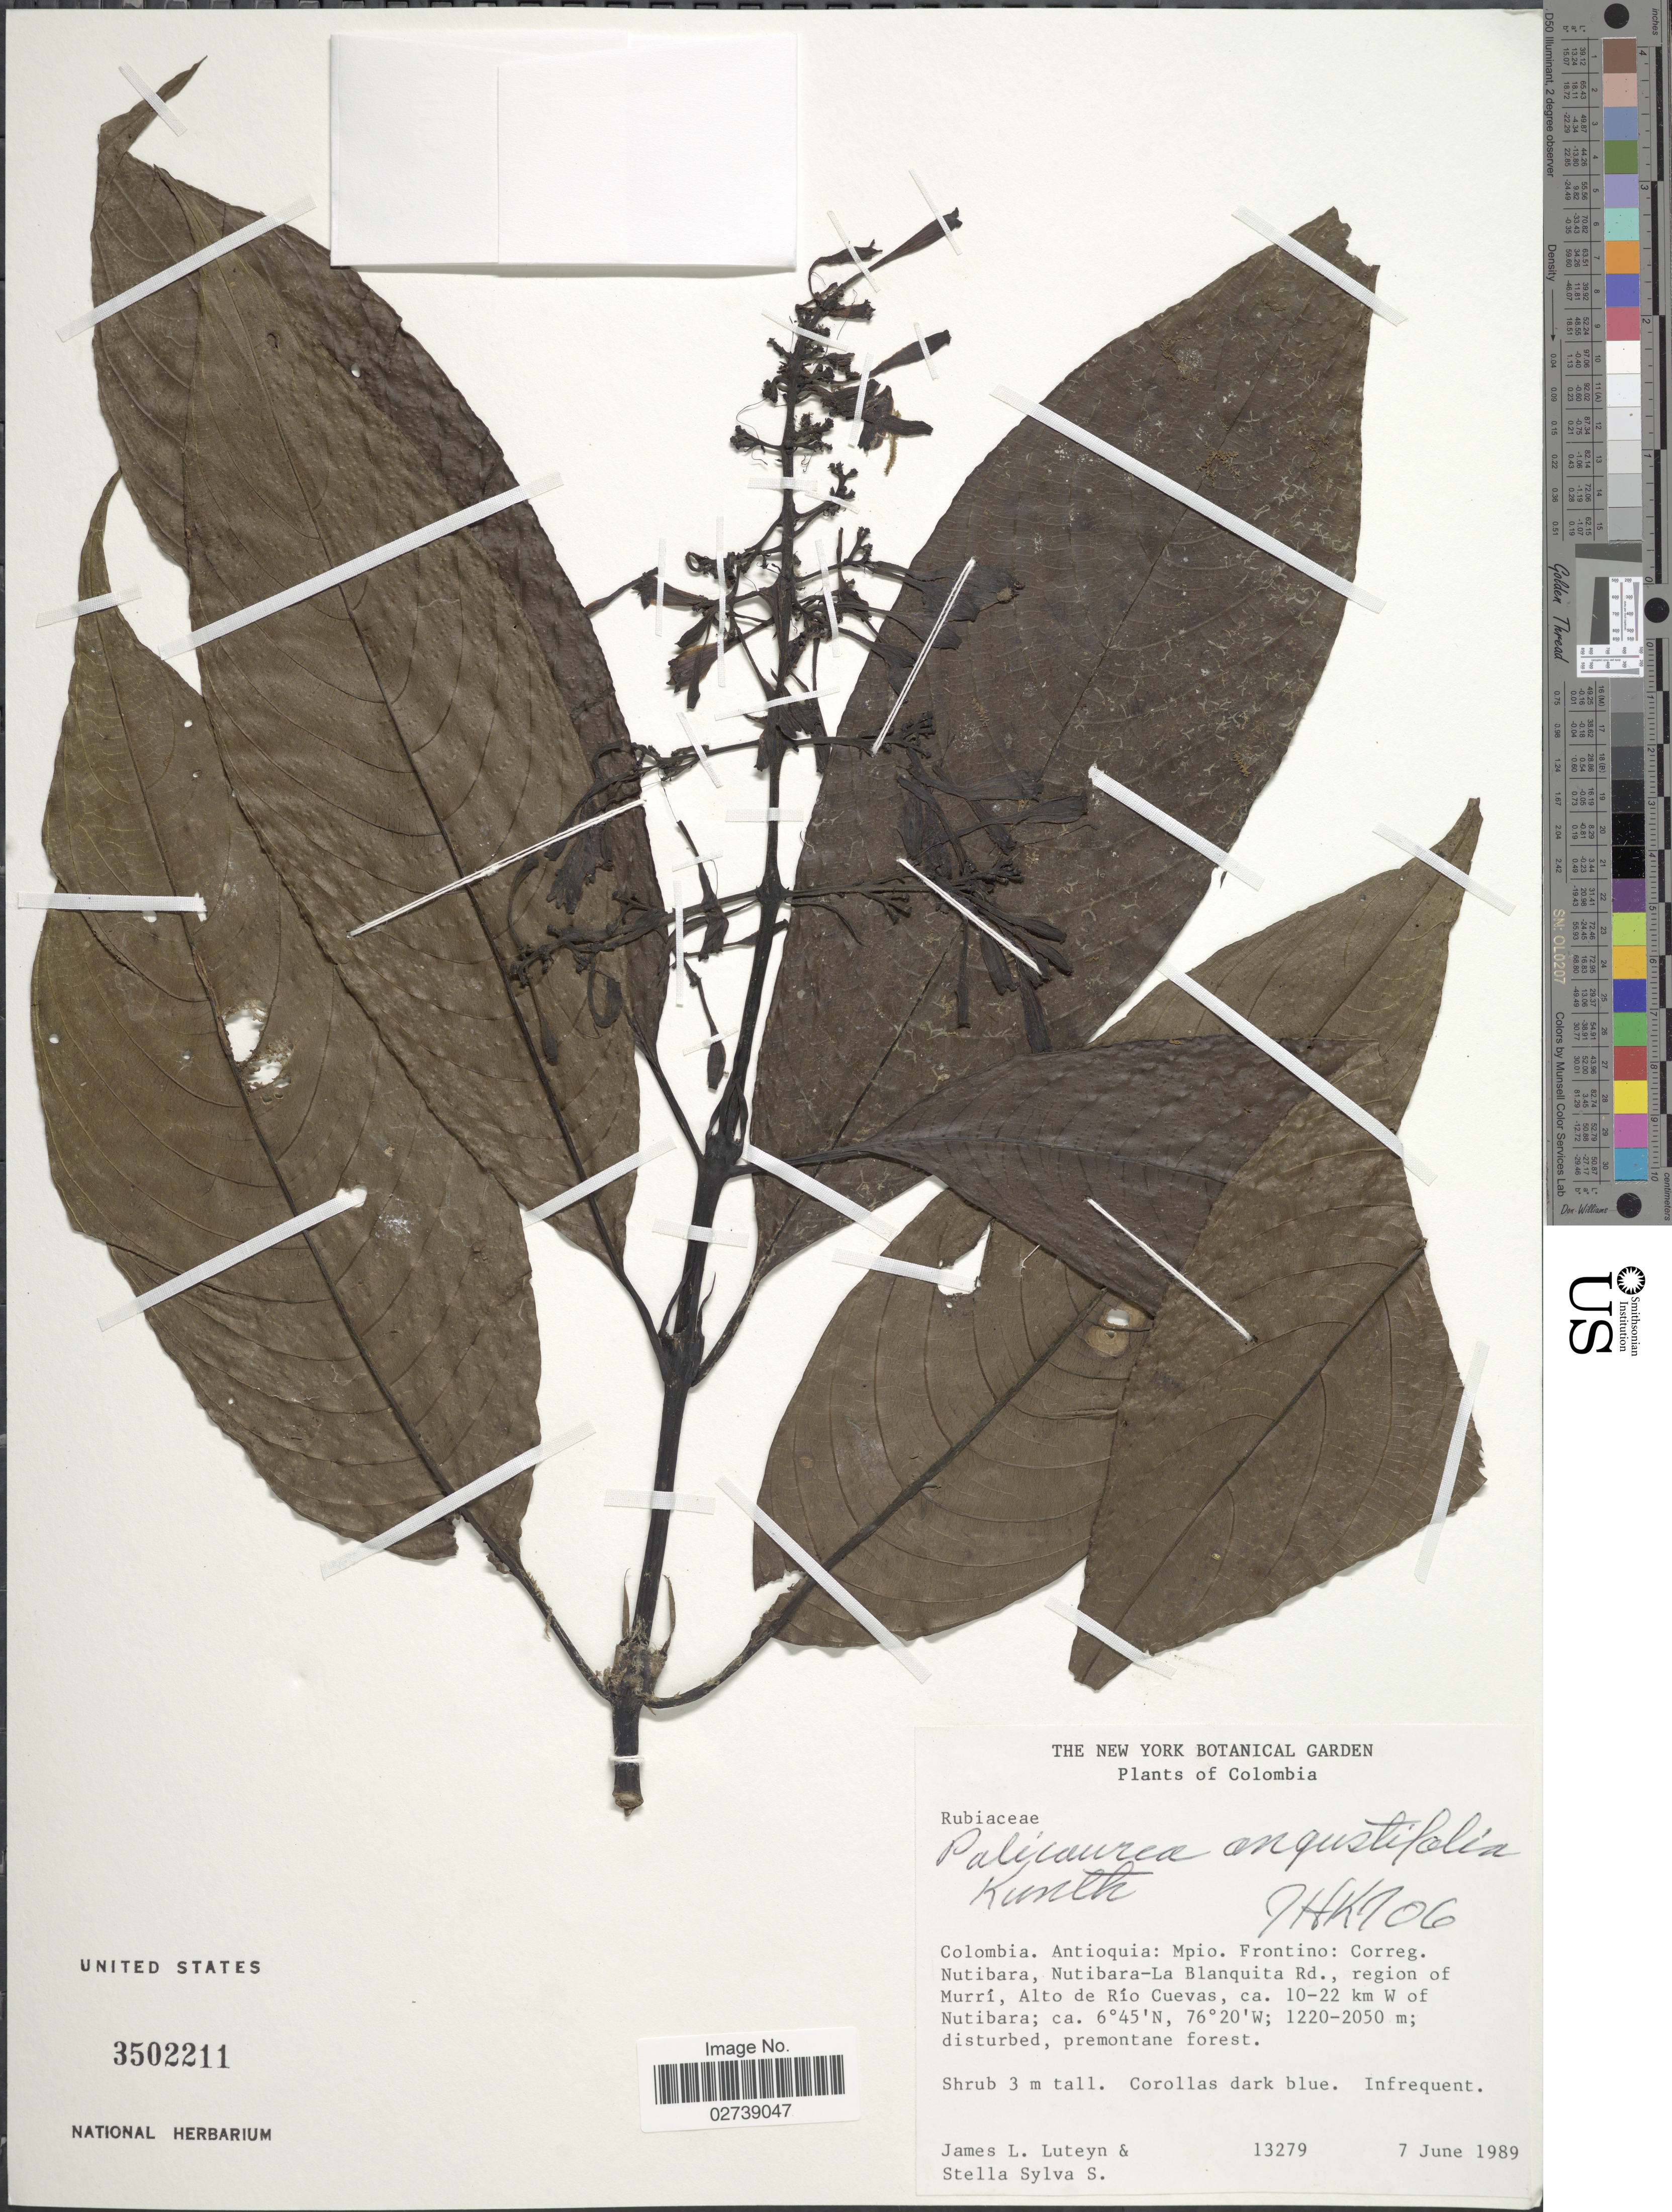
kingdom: Plantae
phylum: Tracheophyta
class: Magnoliopsida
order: Gentianales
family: Rubiaceae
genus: Palicourea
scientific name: Palicourea angustifolia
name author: Kunth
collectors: J. L. Luteyn & S. Sylva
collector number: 13279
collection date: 1989-06-07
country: Colombia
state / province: Antioquia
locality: Colombia. Antioquia: Mpio. Frontino: Correg. Nutibara, Nutibara-La Blanquita Rd., Region of Murri, Alto de Rio Cuevas, ca. 10-22 km W of Nutibara.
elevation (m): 1220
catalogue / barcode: US 3502211